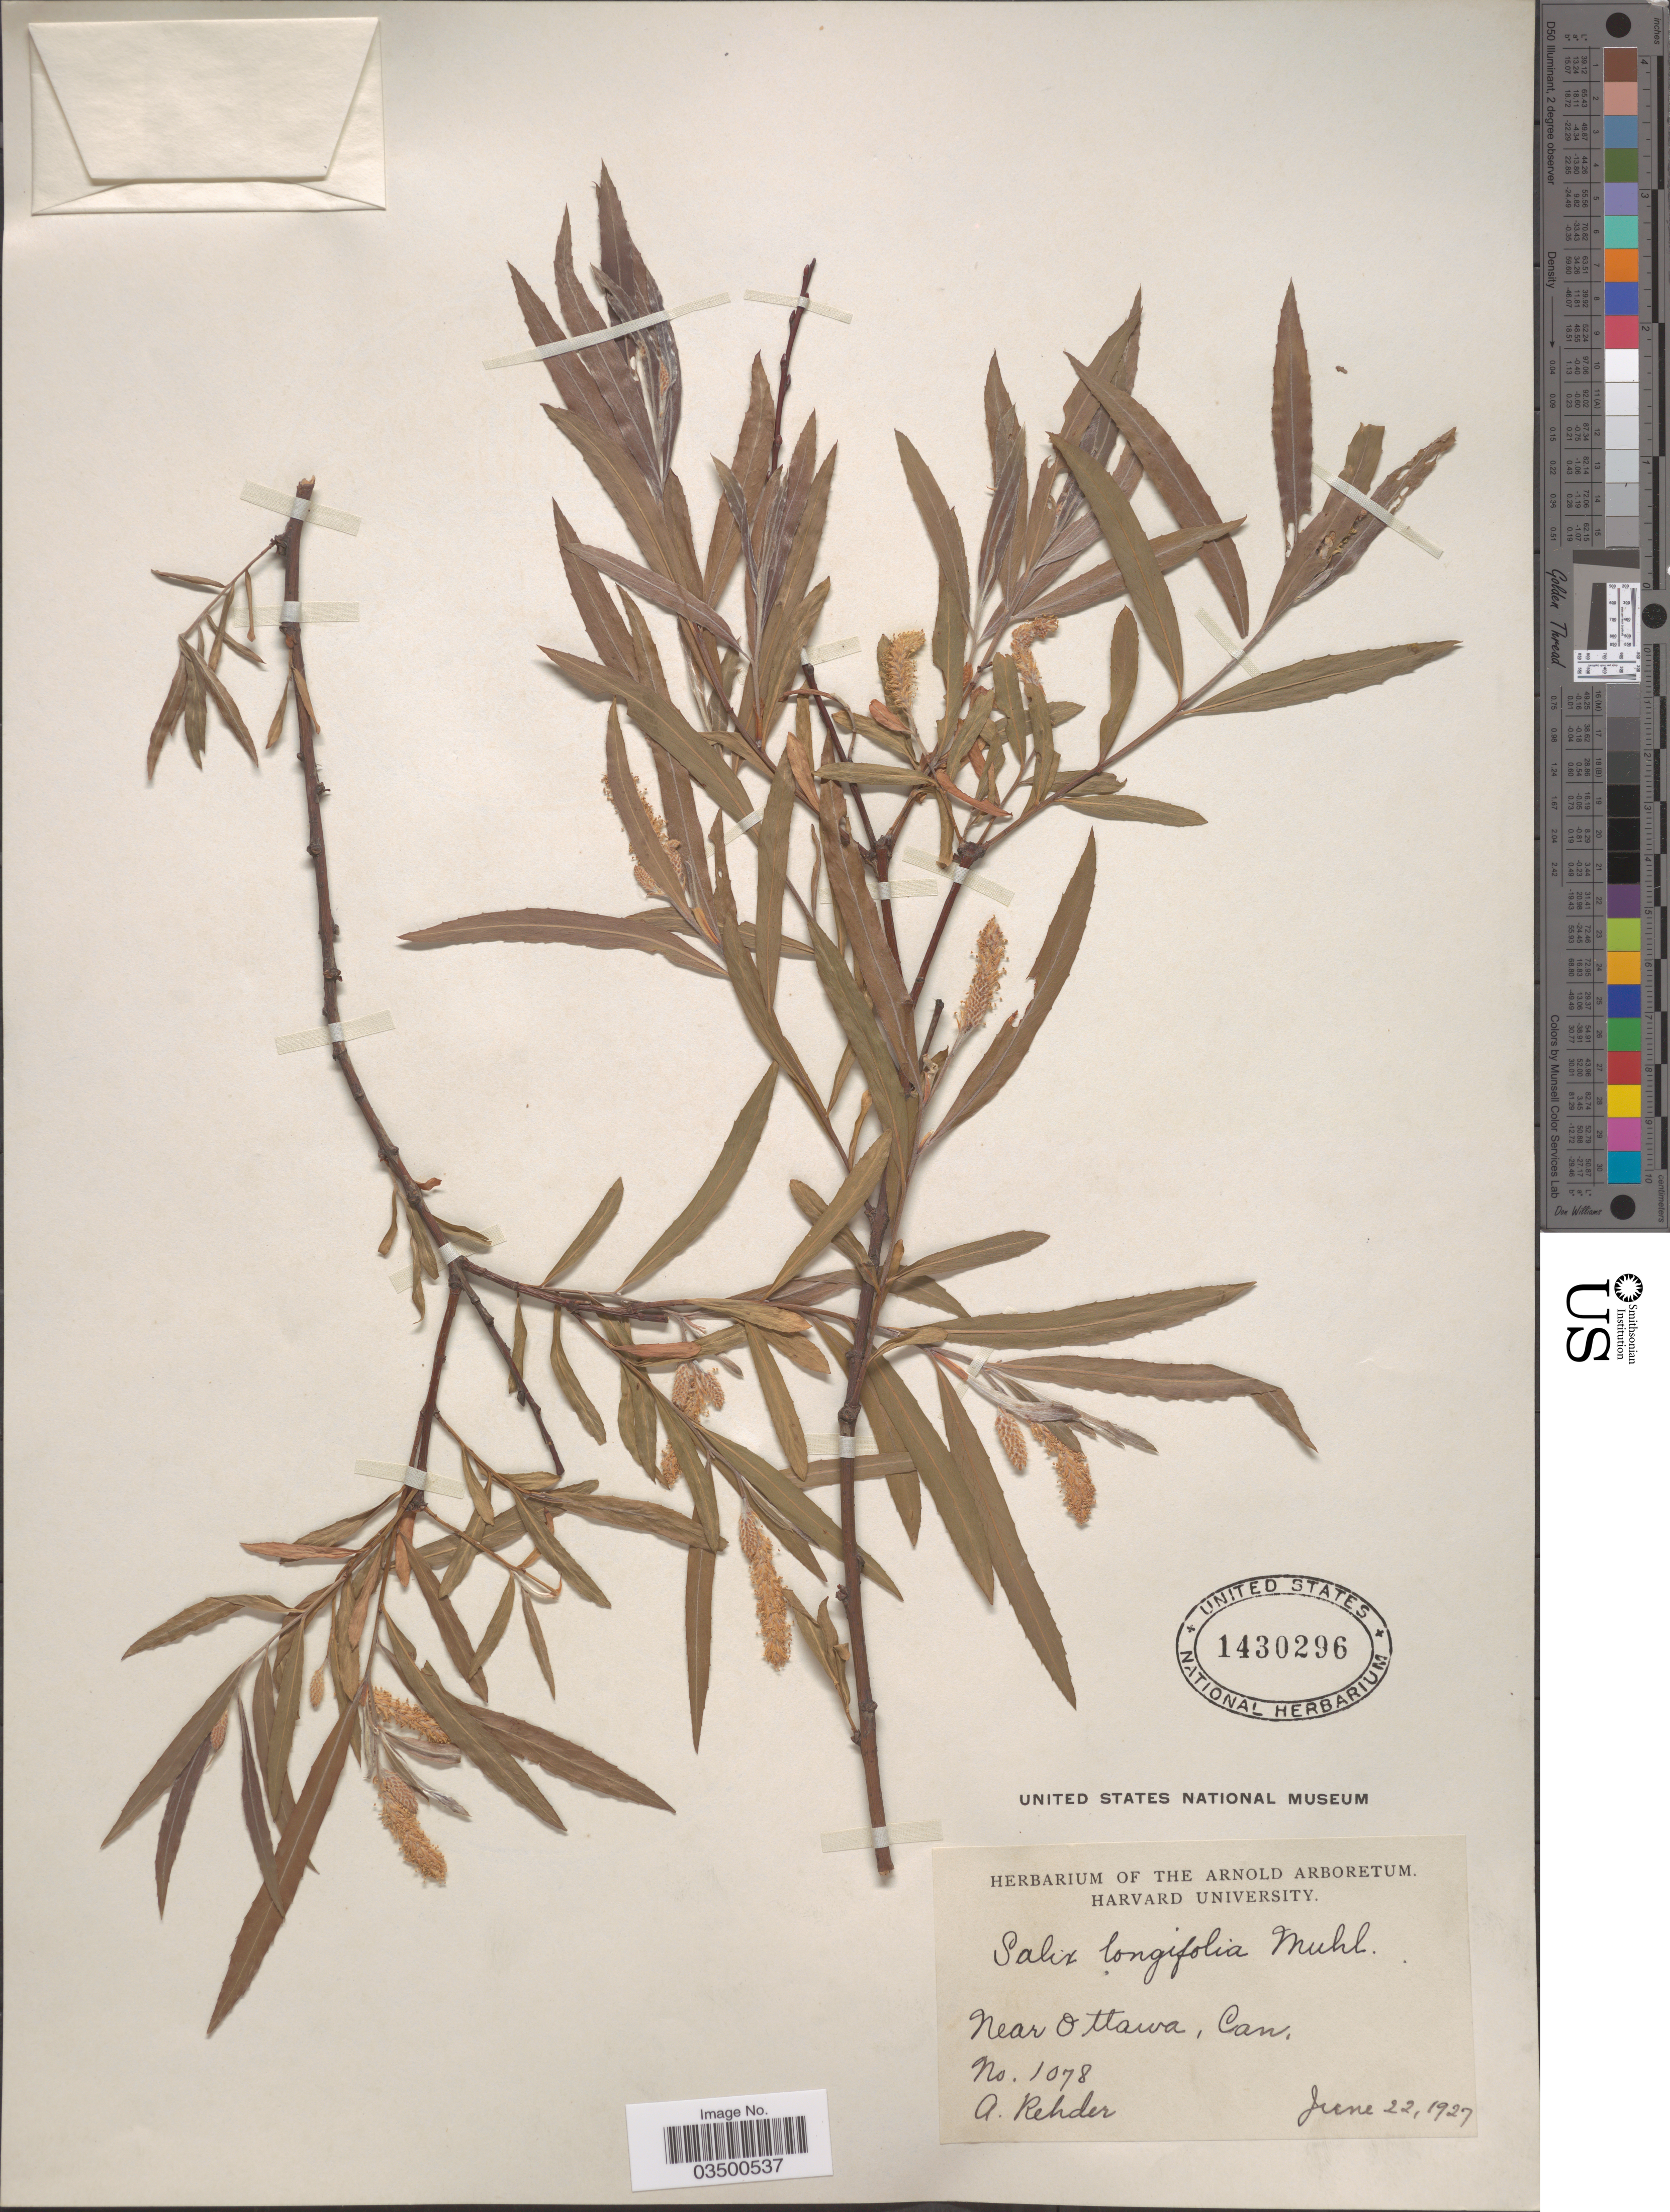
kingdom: Plantae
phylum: Tracheophyta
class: Magnoliopsida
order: Malpighiales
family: Salicaceae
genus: Salix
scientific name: Salix interior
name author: Rowlee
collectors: A. Rehder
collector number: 1078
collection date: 1927-06-22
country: Canada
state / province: Ontario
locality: Near Ottawa.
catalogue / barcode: US 1430296